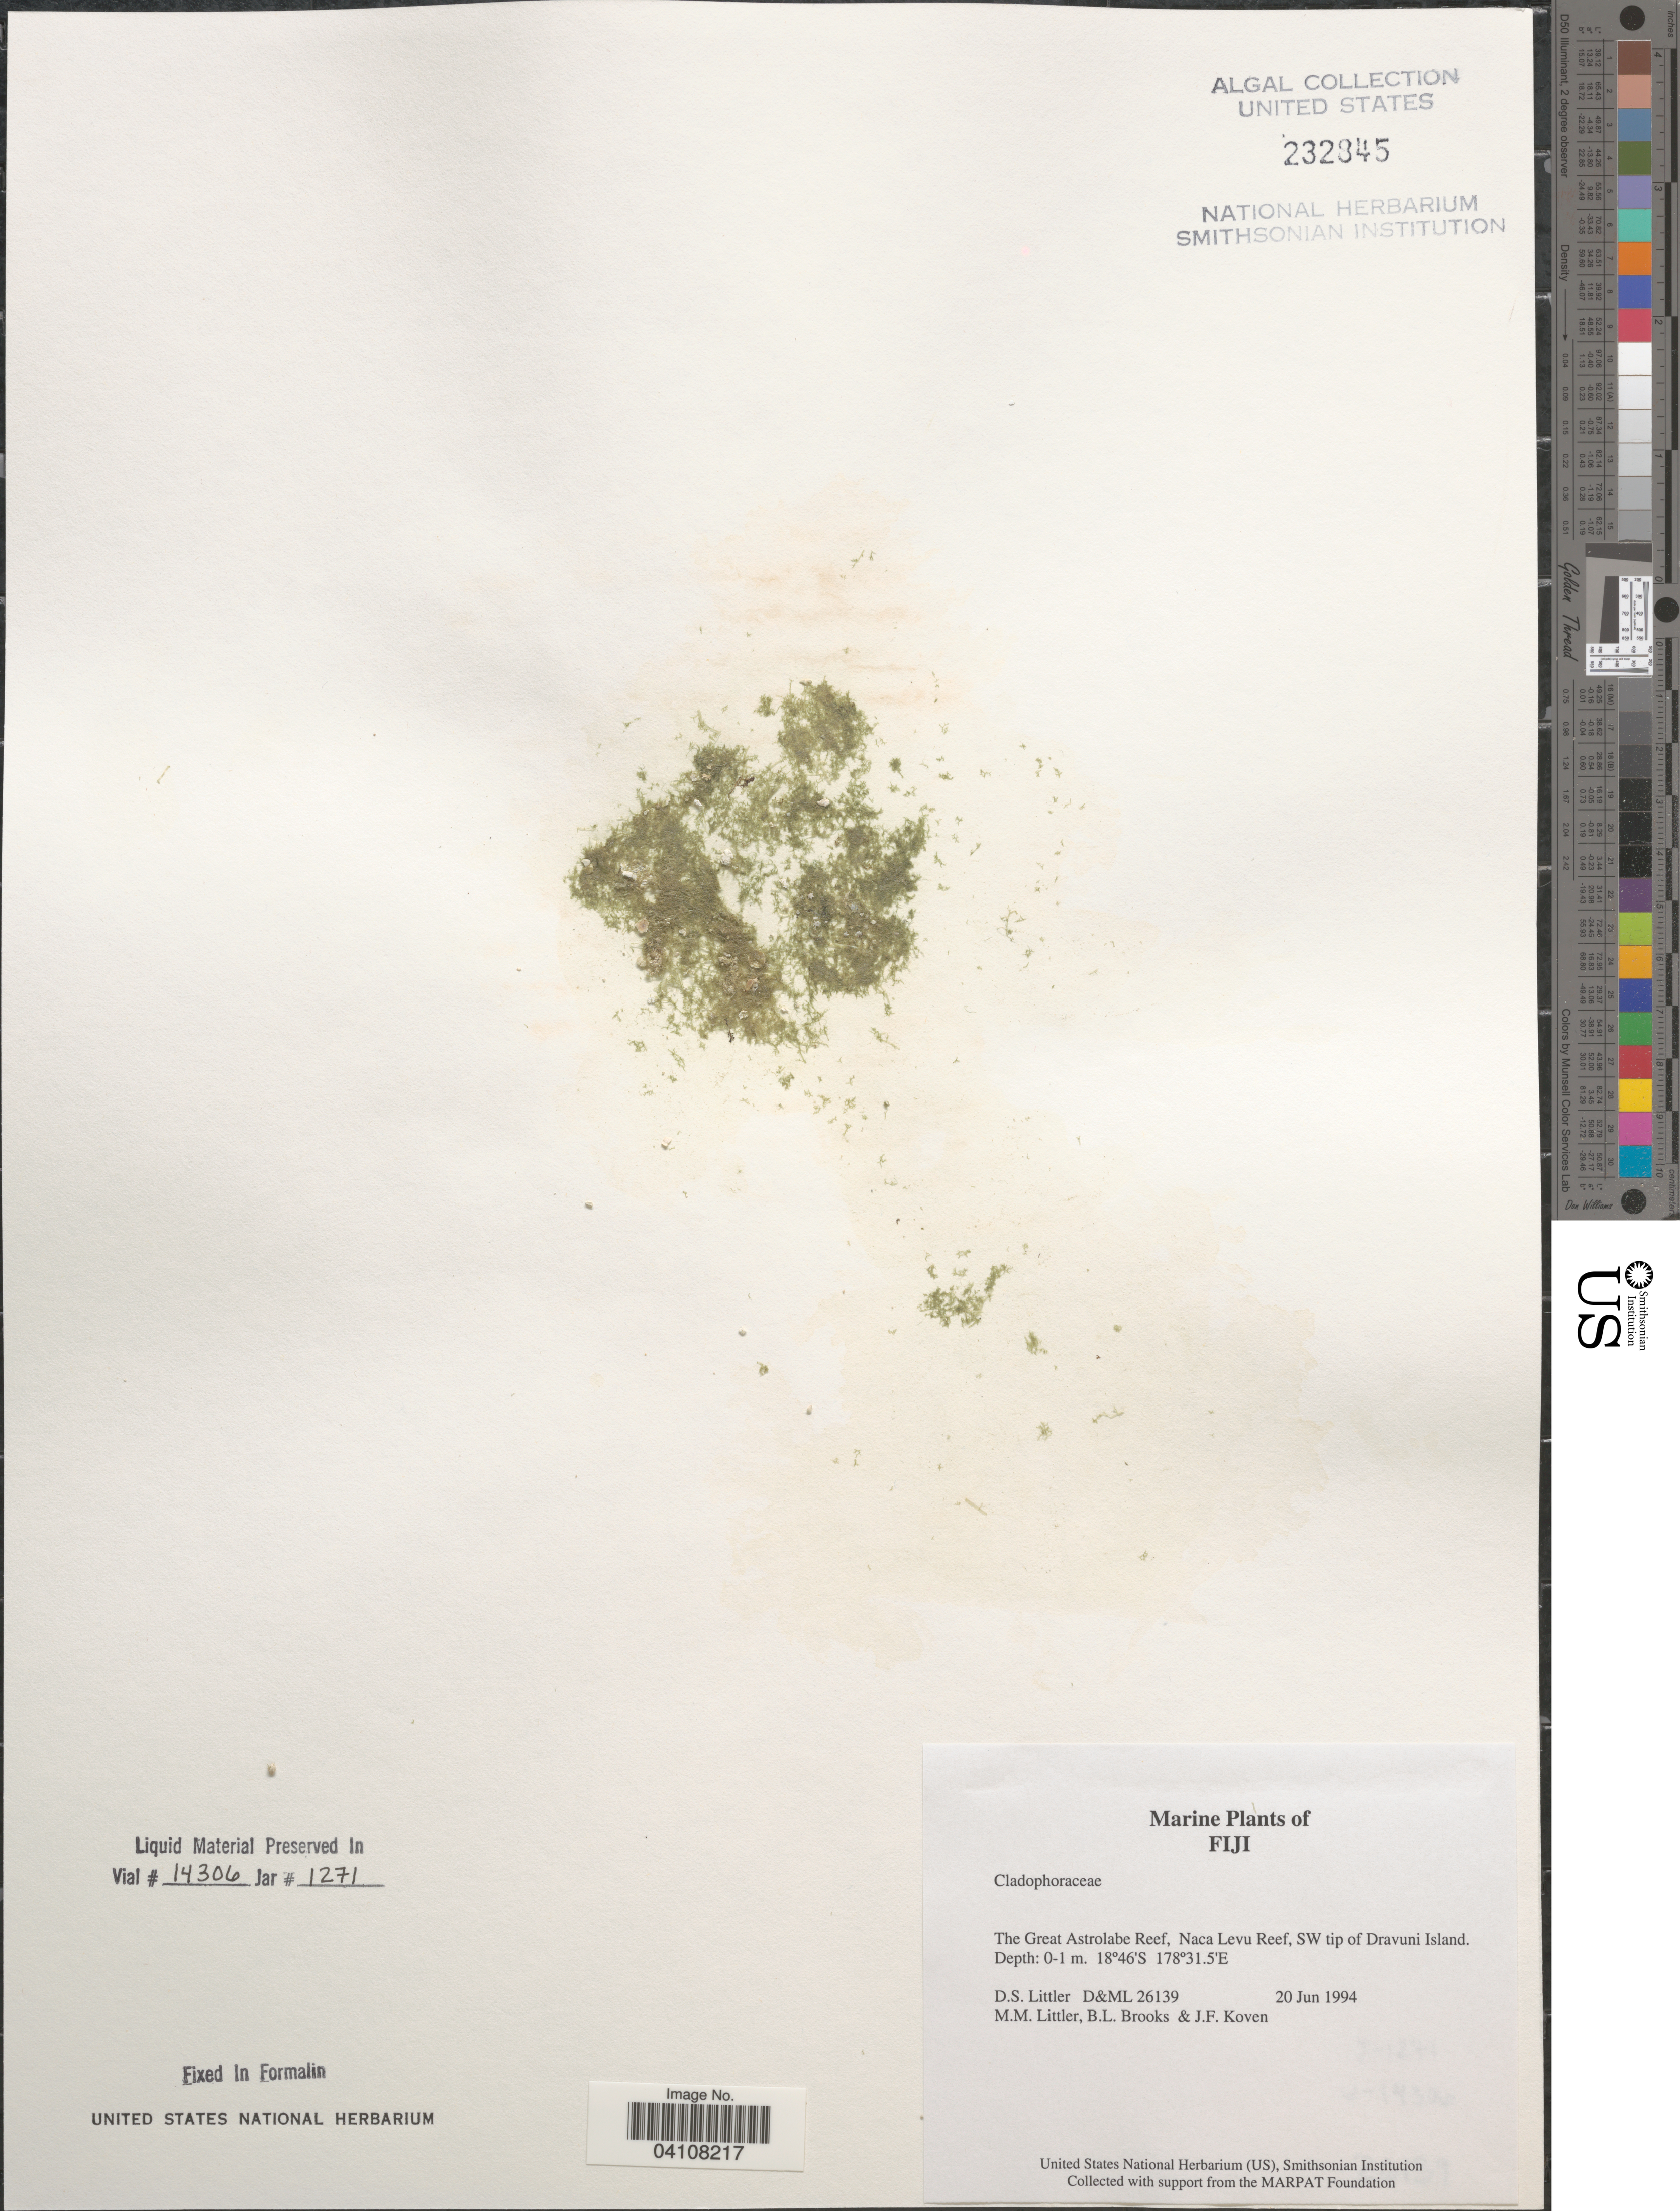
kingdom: Plantae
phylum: Chlorophyta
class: Ulvophyceae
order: Cladophorales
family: Cladophoraceae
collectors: D. S. Littler, B. Brooks & J. Koven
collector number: D&ML26139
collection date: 1994-06-20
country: Fiji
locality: The Great Astrolabe Reef, Naca Levu Reef, SW tip of Dravuni Island.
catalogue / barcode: US 232845